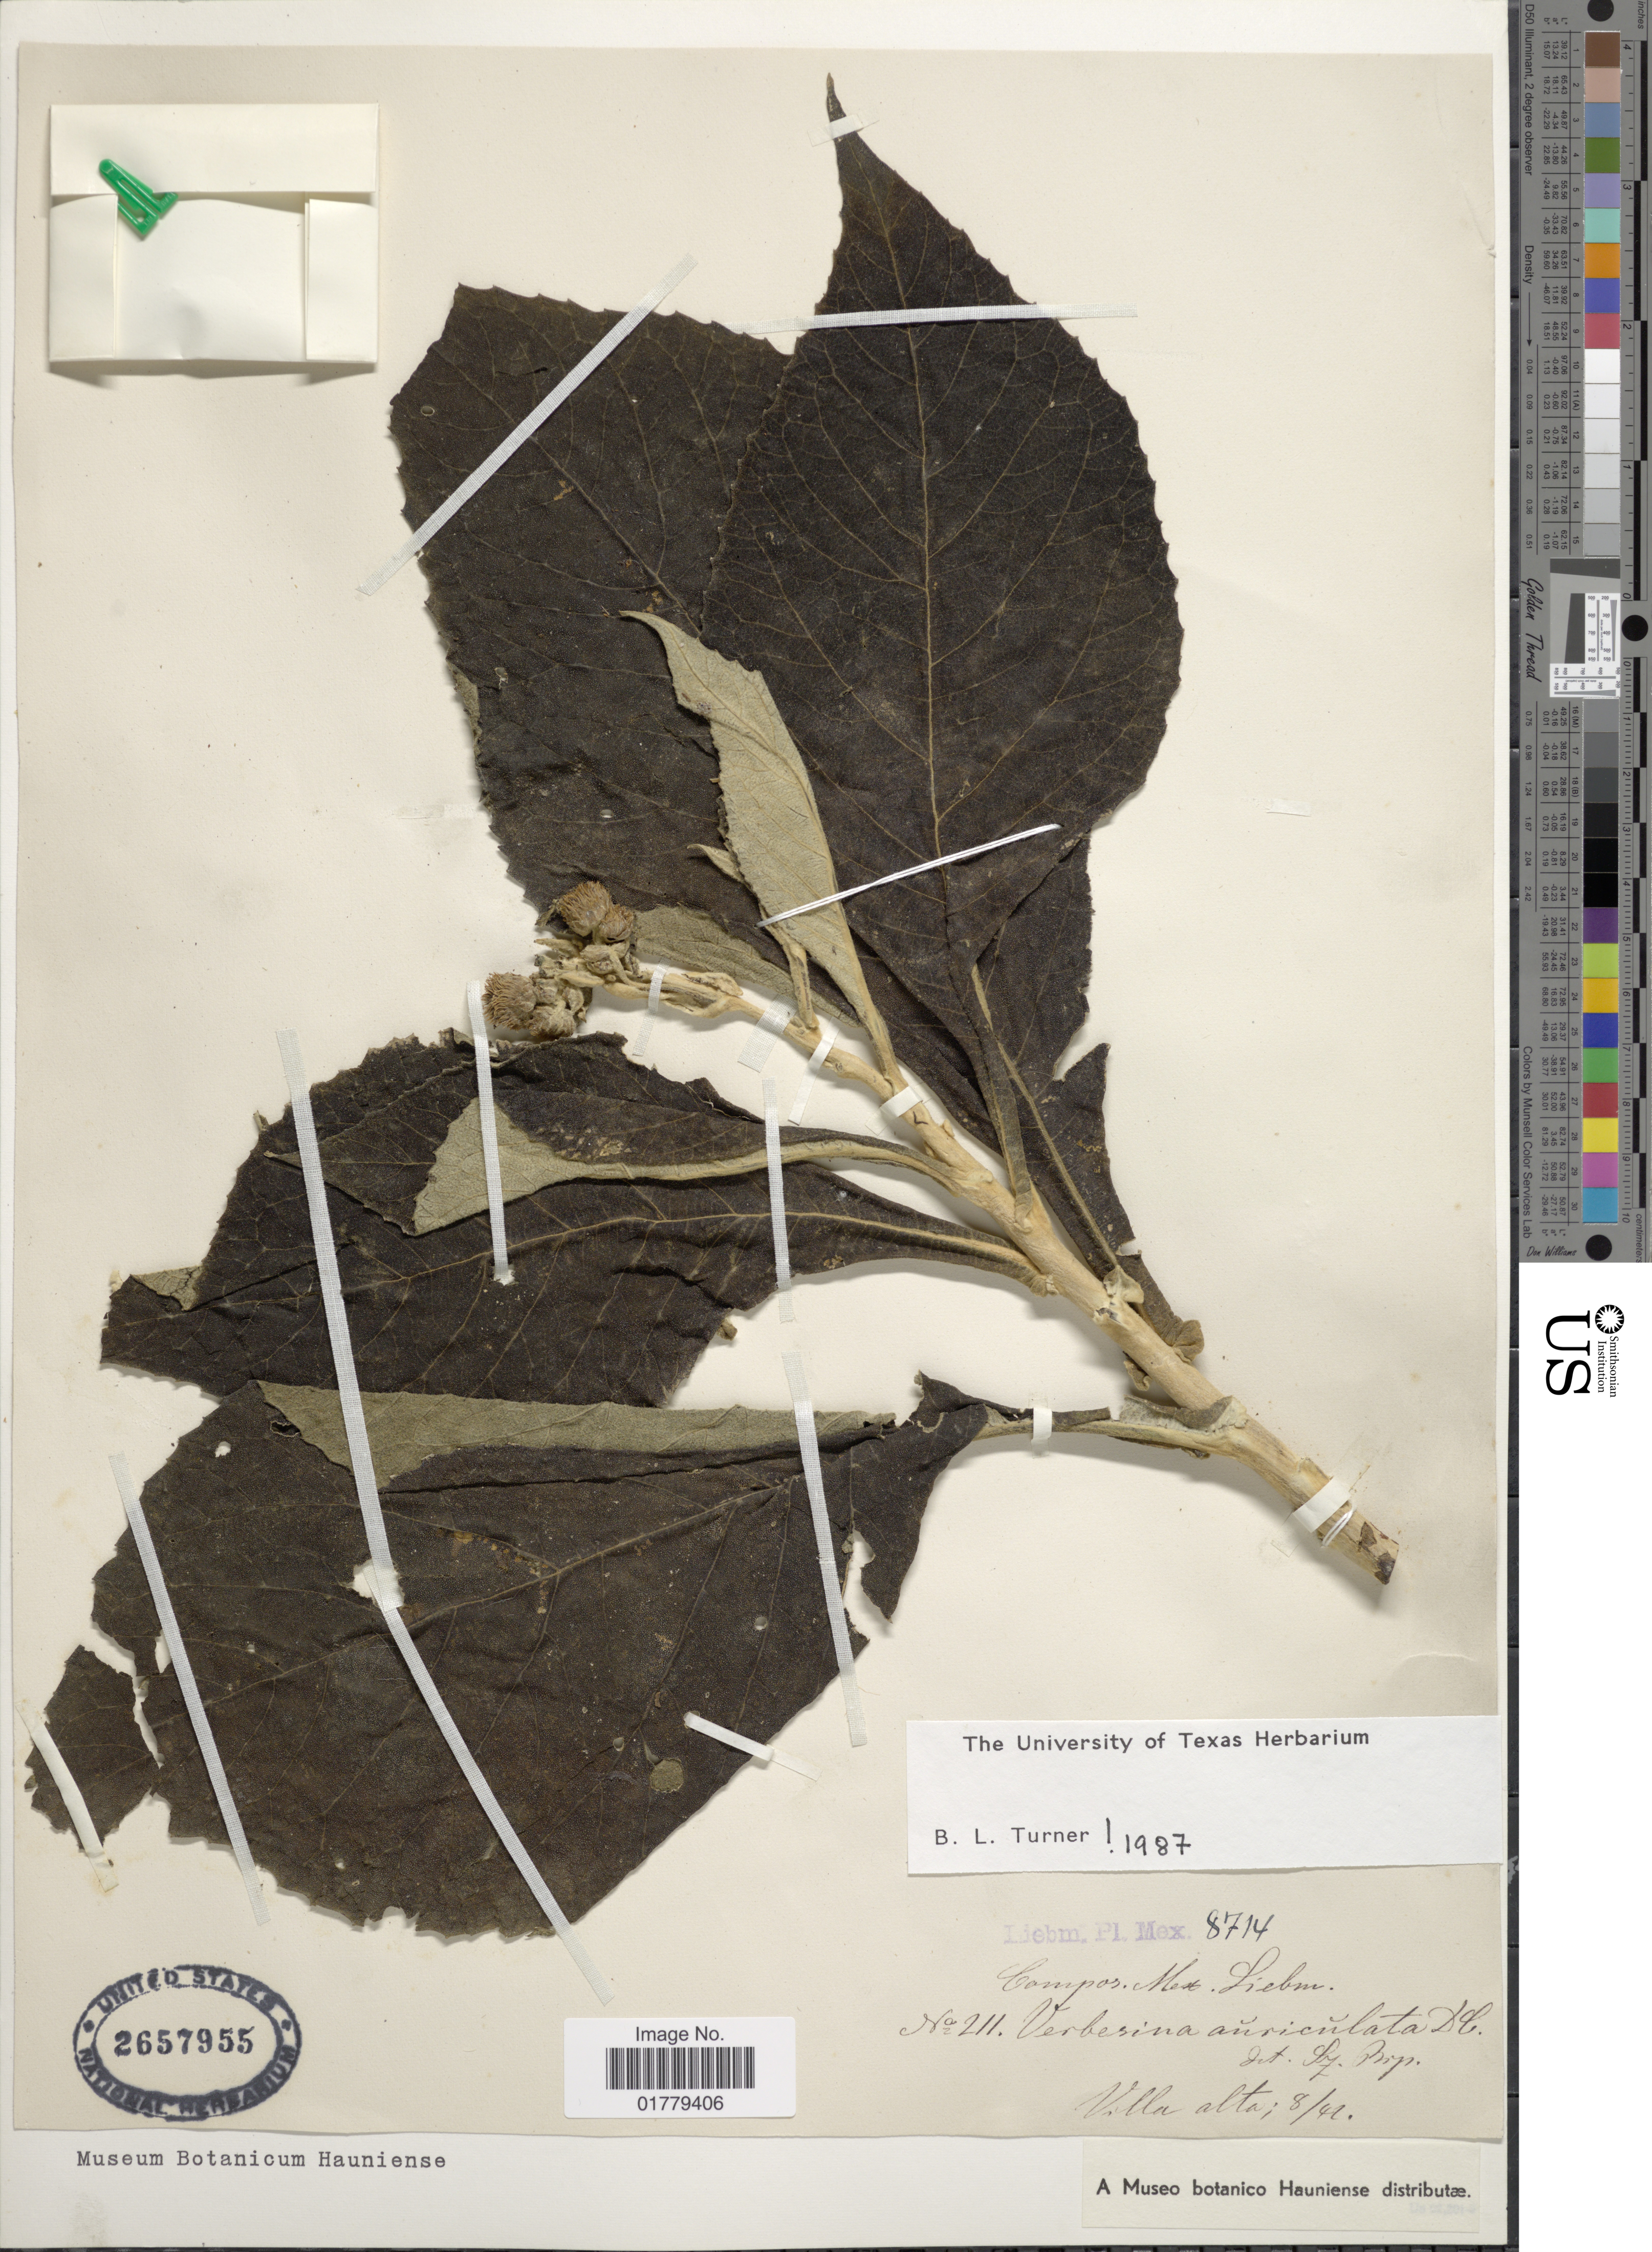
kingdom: Plantae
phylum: Tracheophyta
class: Magnoliopsida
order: Asterales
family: Asteraceae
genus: Verbesina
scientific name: Verbesina auriculata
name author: Hook. & Arn. in Hook.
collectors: Liebmann, --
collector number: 211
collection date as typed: Transcribed d/m/y: /8/42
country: Mexico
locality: Villa alta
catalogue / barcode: US 2657955